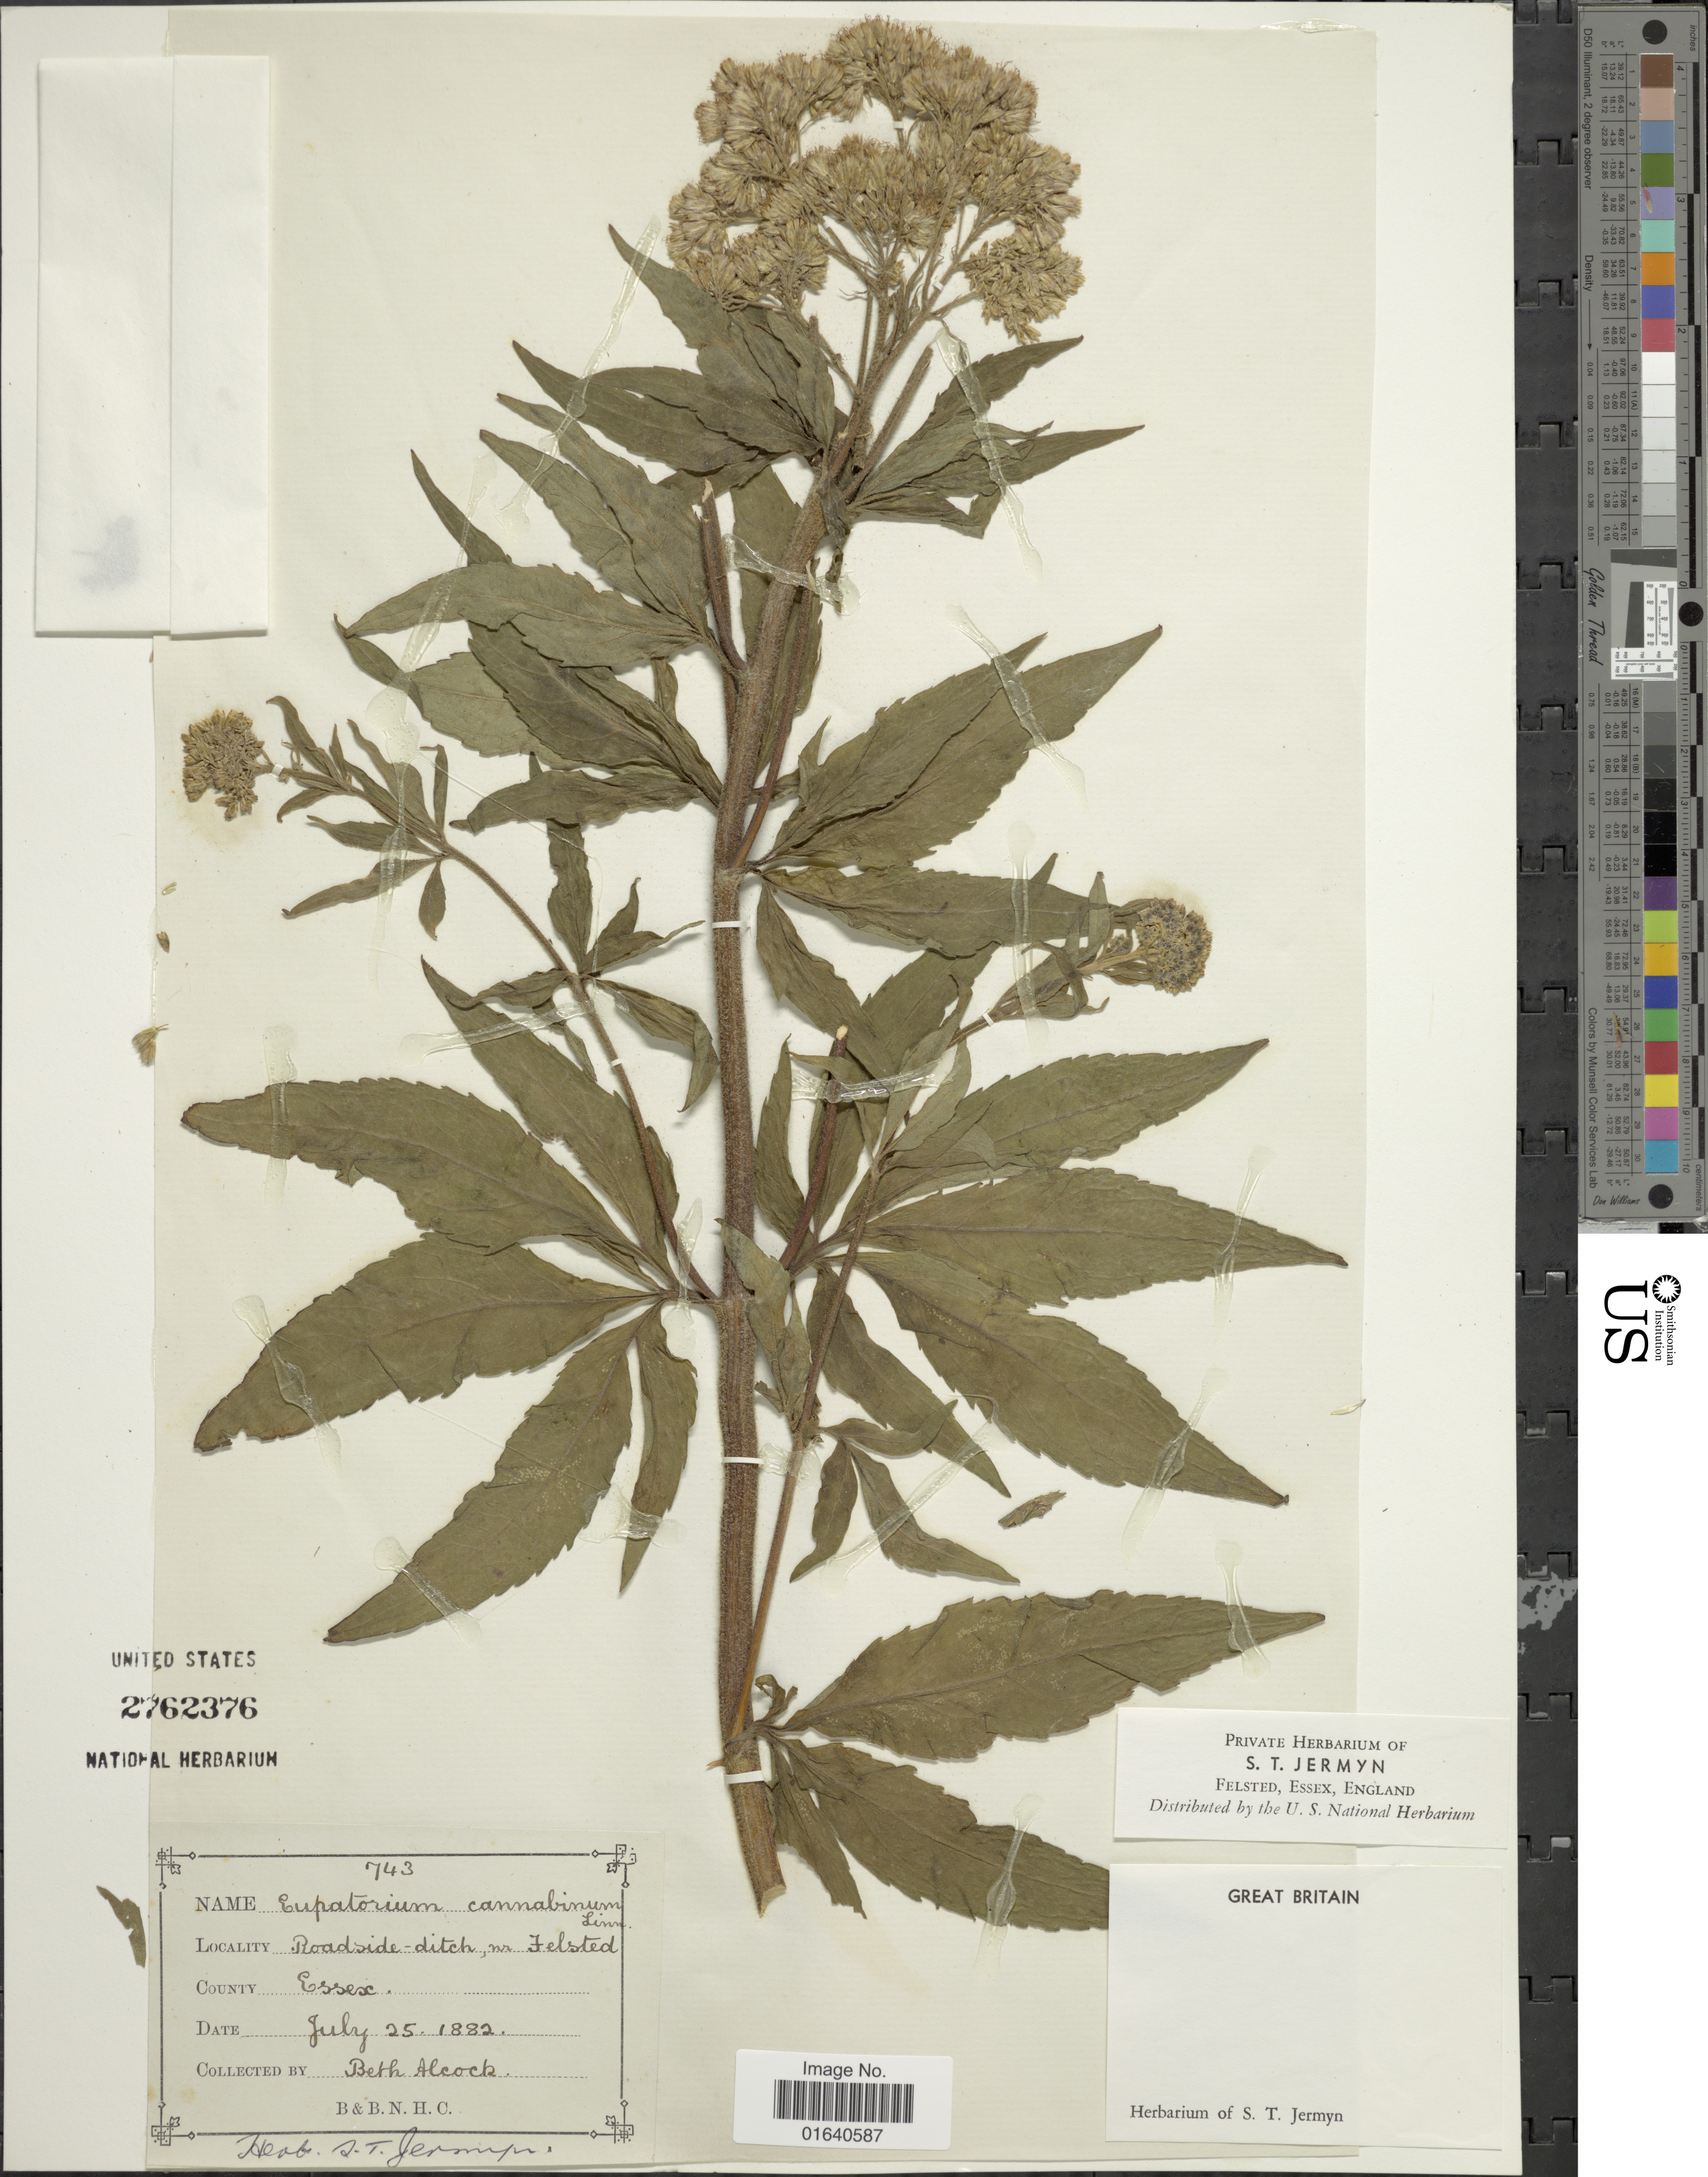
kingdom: Plantae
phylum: Tracheophyta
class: Magnoliopsida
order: Asterales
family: Asteraceae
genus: Eupatorium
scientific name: Eupatorium cannabinum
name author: L.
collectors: B. Alcock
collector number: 743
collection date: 1882-07-25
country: United Kingdom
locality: Roadside-ditch, nr Felsted, Essex, Great Britain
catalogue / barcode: US 2762376